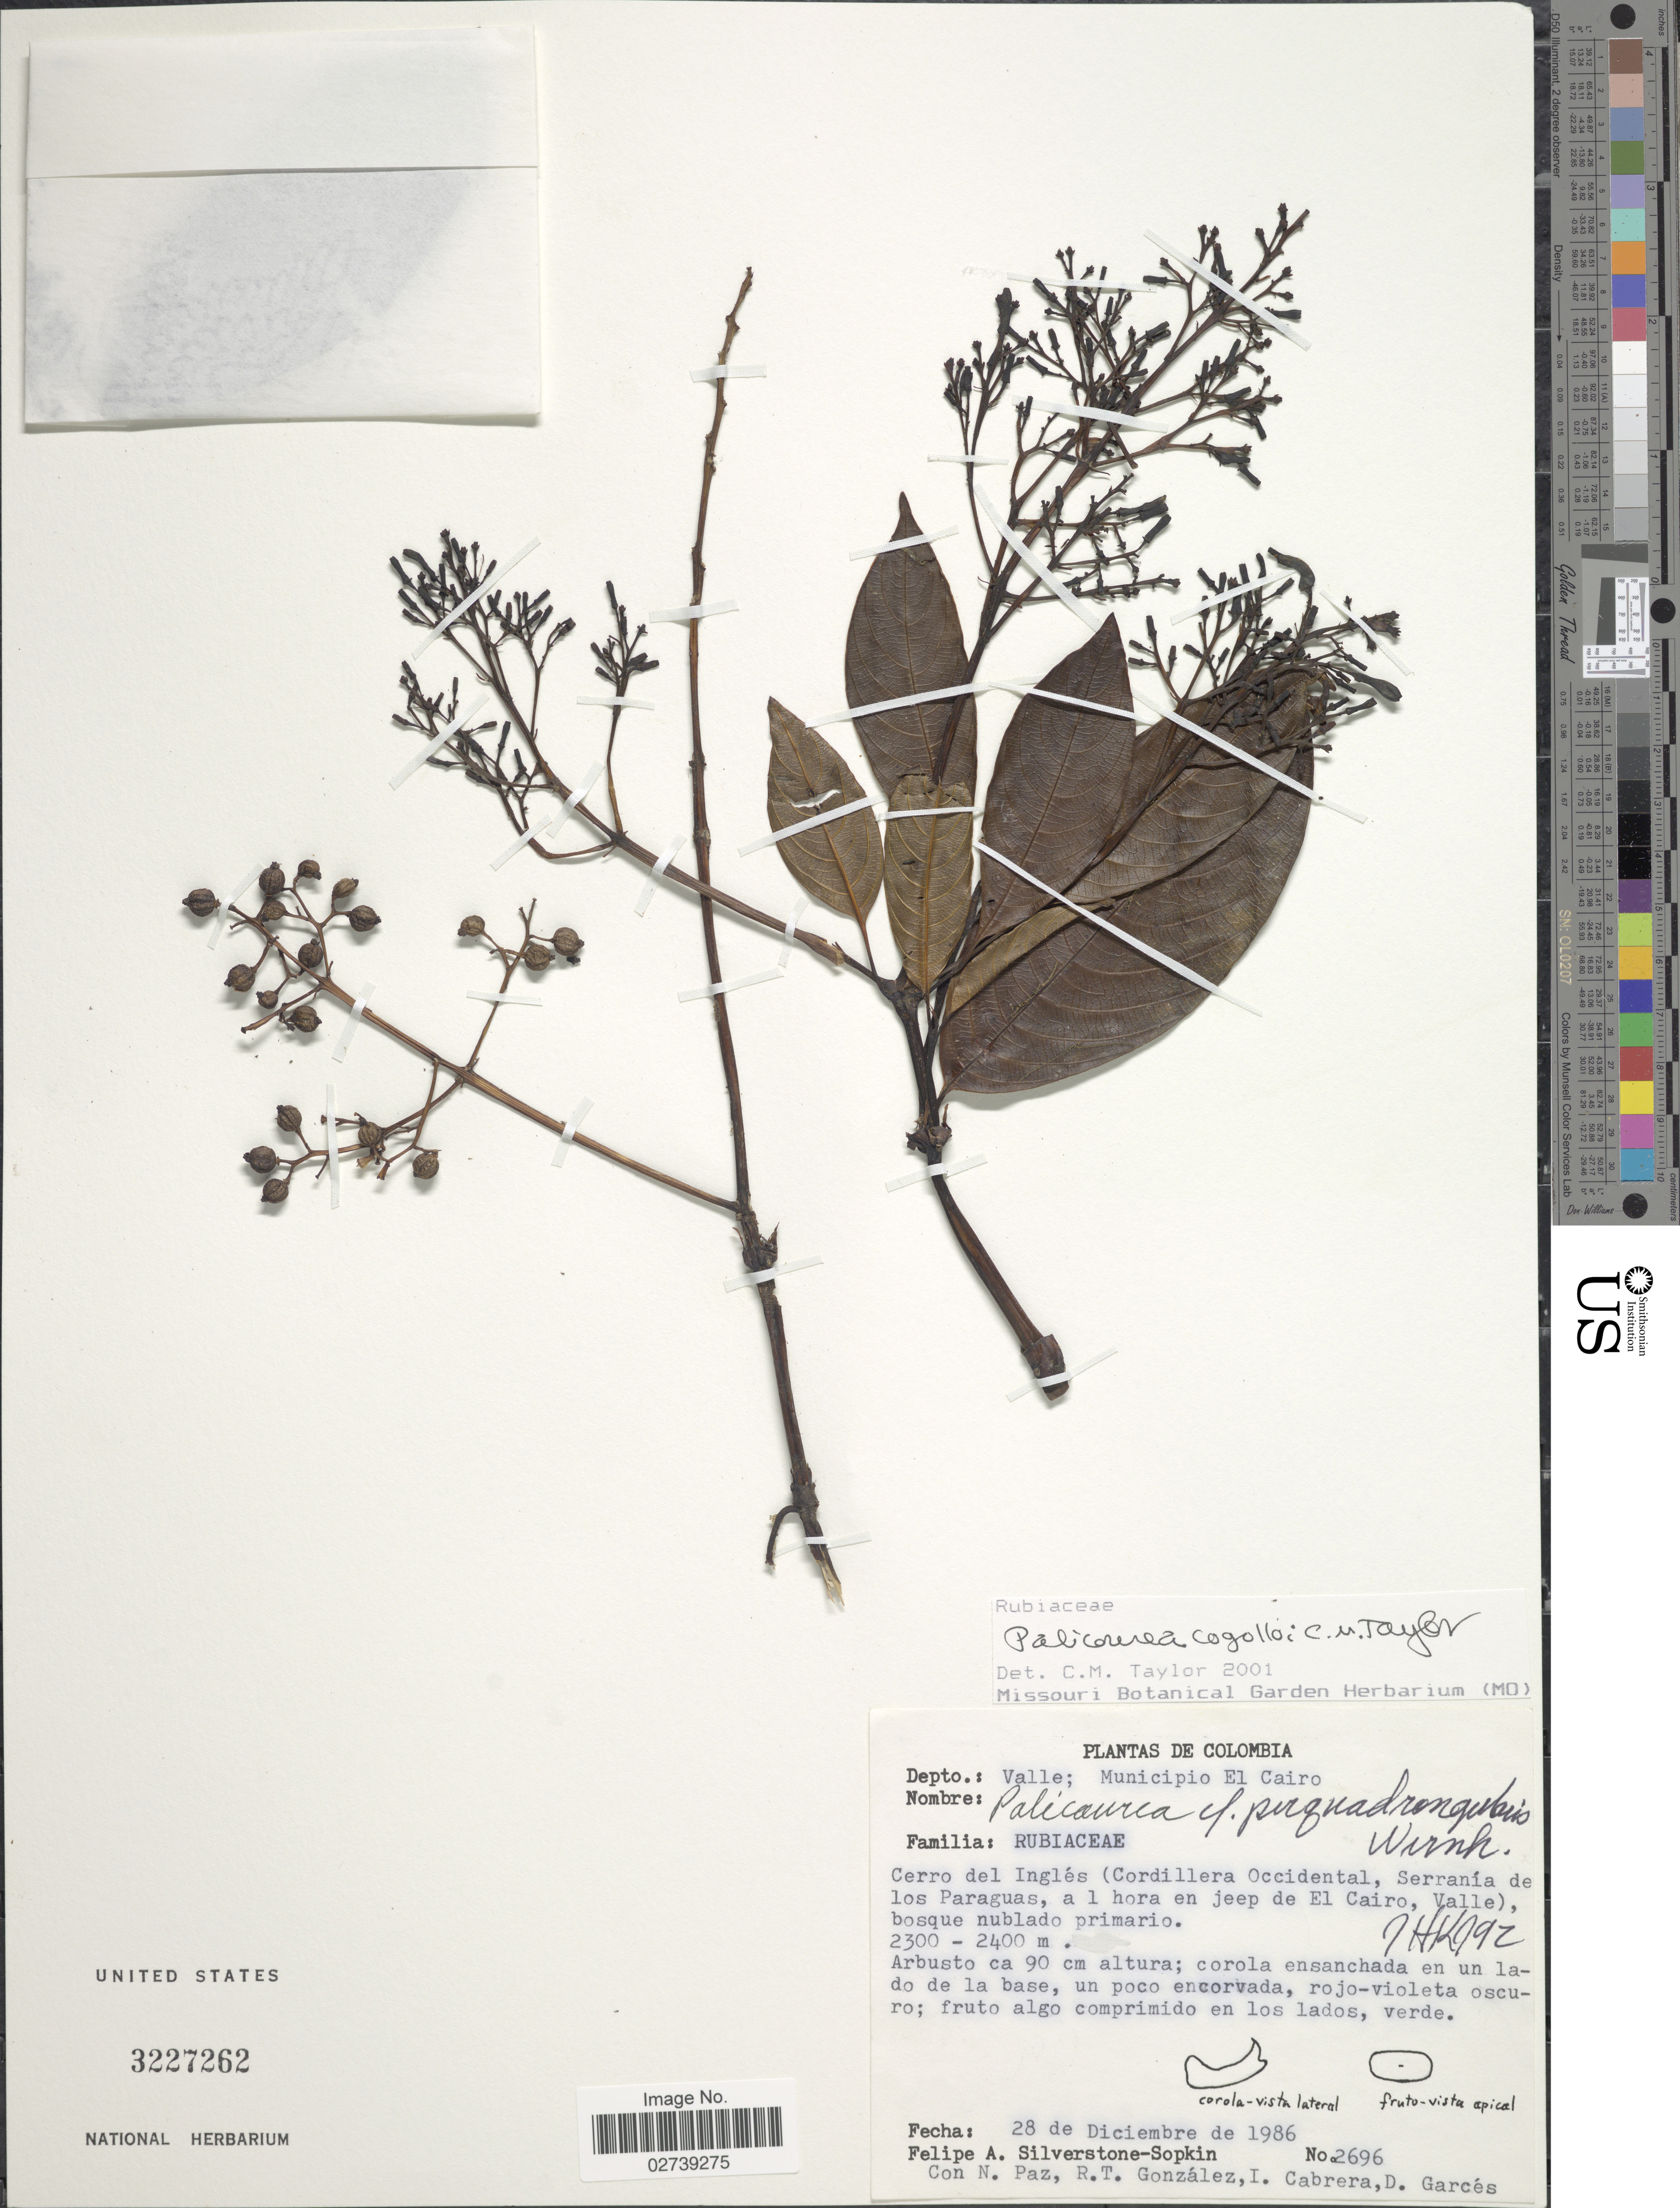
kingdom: Plantae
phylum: Tracheophyta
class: Magnoliopsida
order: Gentianales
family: Rubiaceae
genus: Palicourea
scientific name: Palicourea cogolloi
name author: C.M. Taylor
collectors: P. A. Silverstone-Sopkin, N. Paz, R. Gonzalez, I. Cabrera & D. Garces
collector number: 2696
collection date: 1986-12-28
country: Colombia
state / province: Valle del Cauca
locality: Depto.: Valle; Municipio El Cairo. Cerro del Ingles (Cordillera Occidental, Serrania de los Paraguas, a 1 hora en jeep de El Cairo, Valle).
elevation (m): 2300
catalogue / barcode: US 3227262